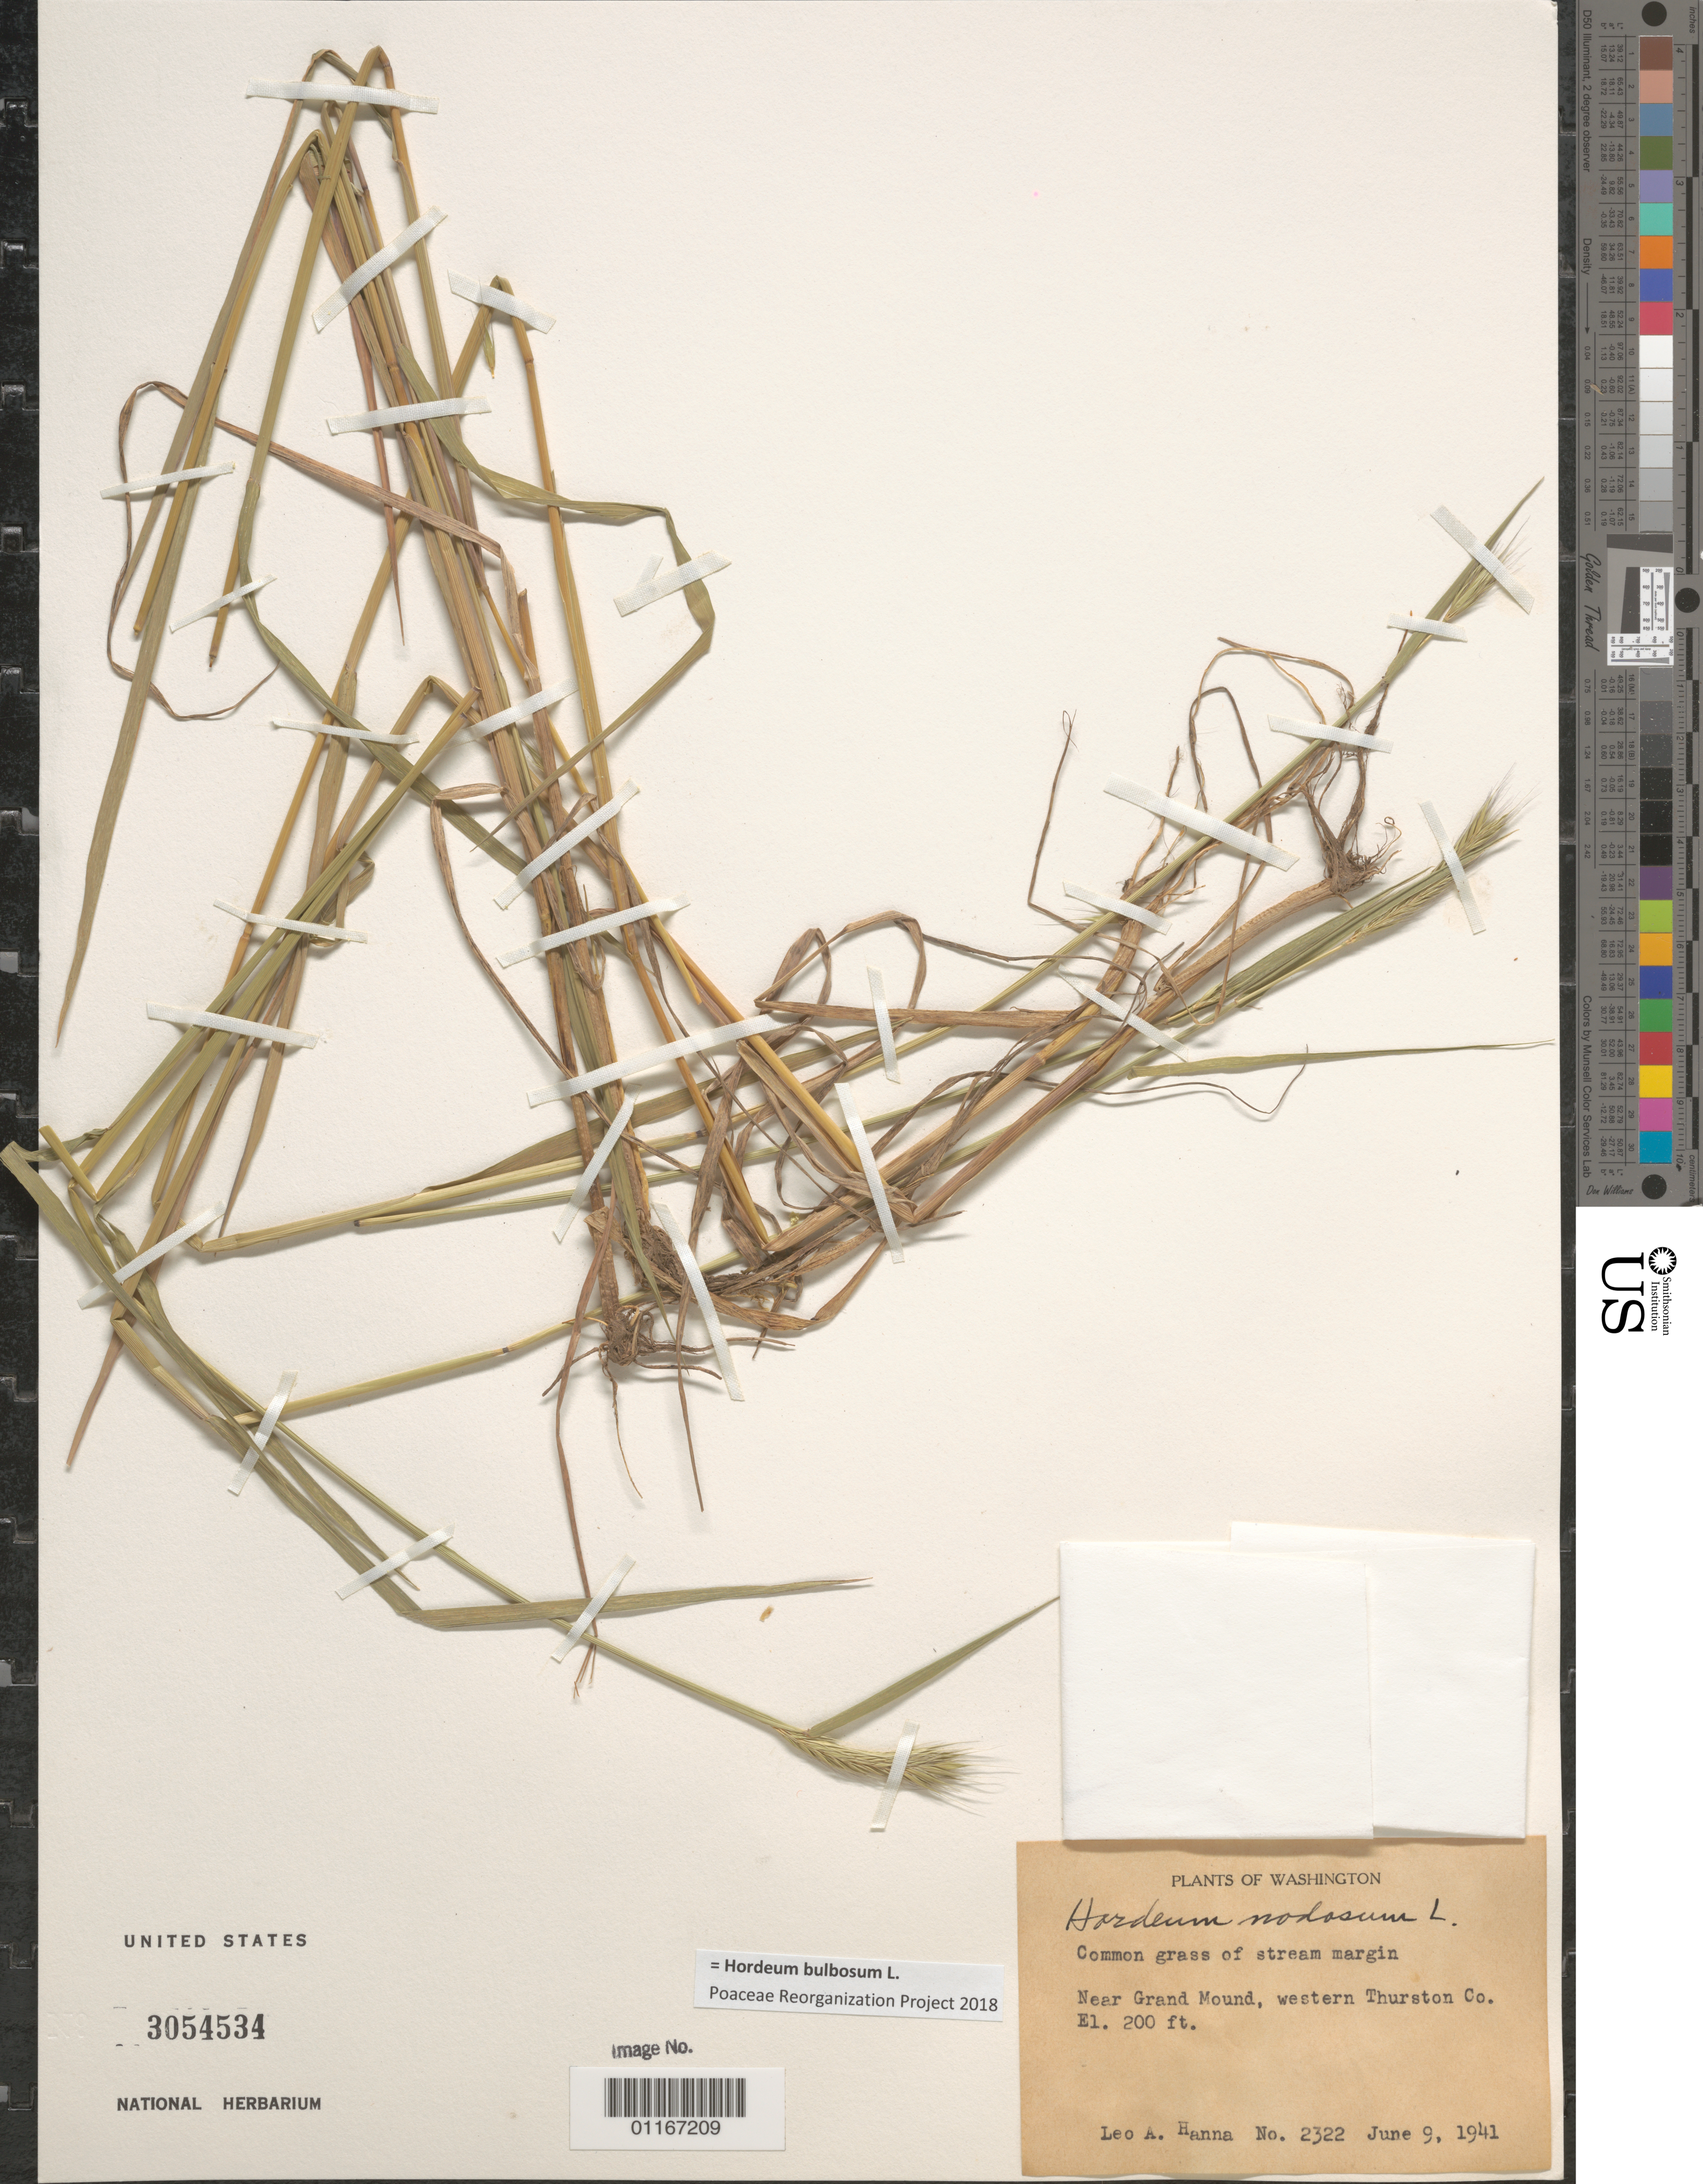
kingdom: Plantae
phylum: Tracheophyta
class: Liliopsida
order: Poales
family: Poaceae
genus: Hordeum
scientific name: Hordeum nodosum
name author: L.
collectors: L. Hanna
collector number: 2322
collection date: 1941-06-09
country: United States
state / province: Washington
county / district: Thurston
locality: Near Grand Mound, western Thurston Co.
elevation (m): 61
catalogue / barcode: US 3054534